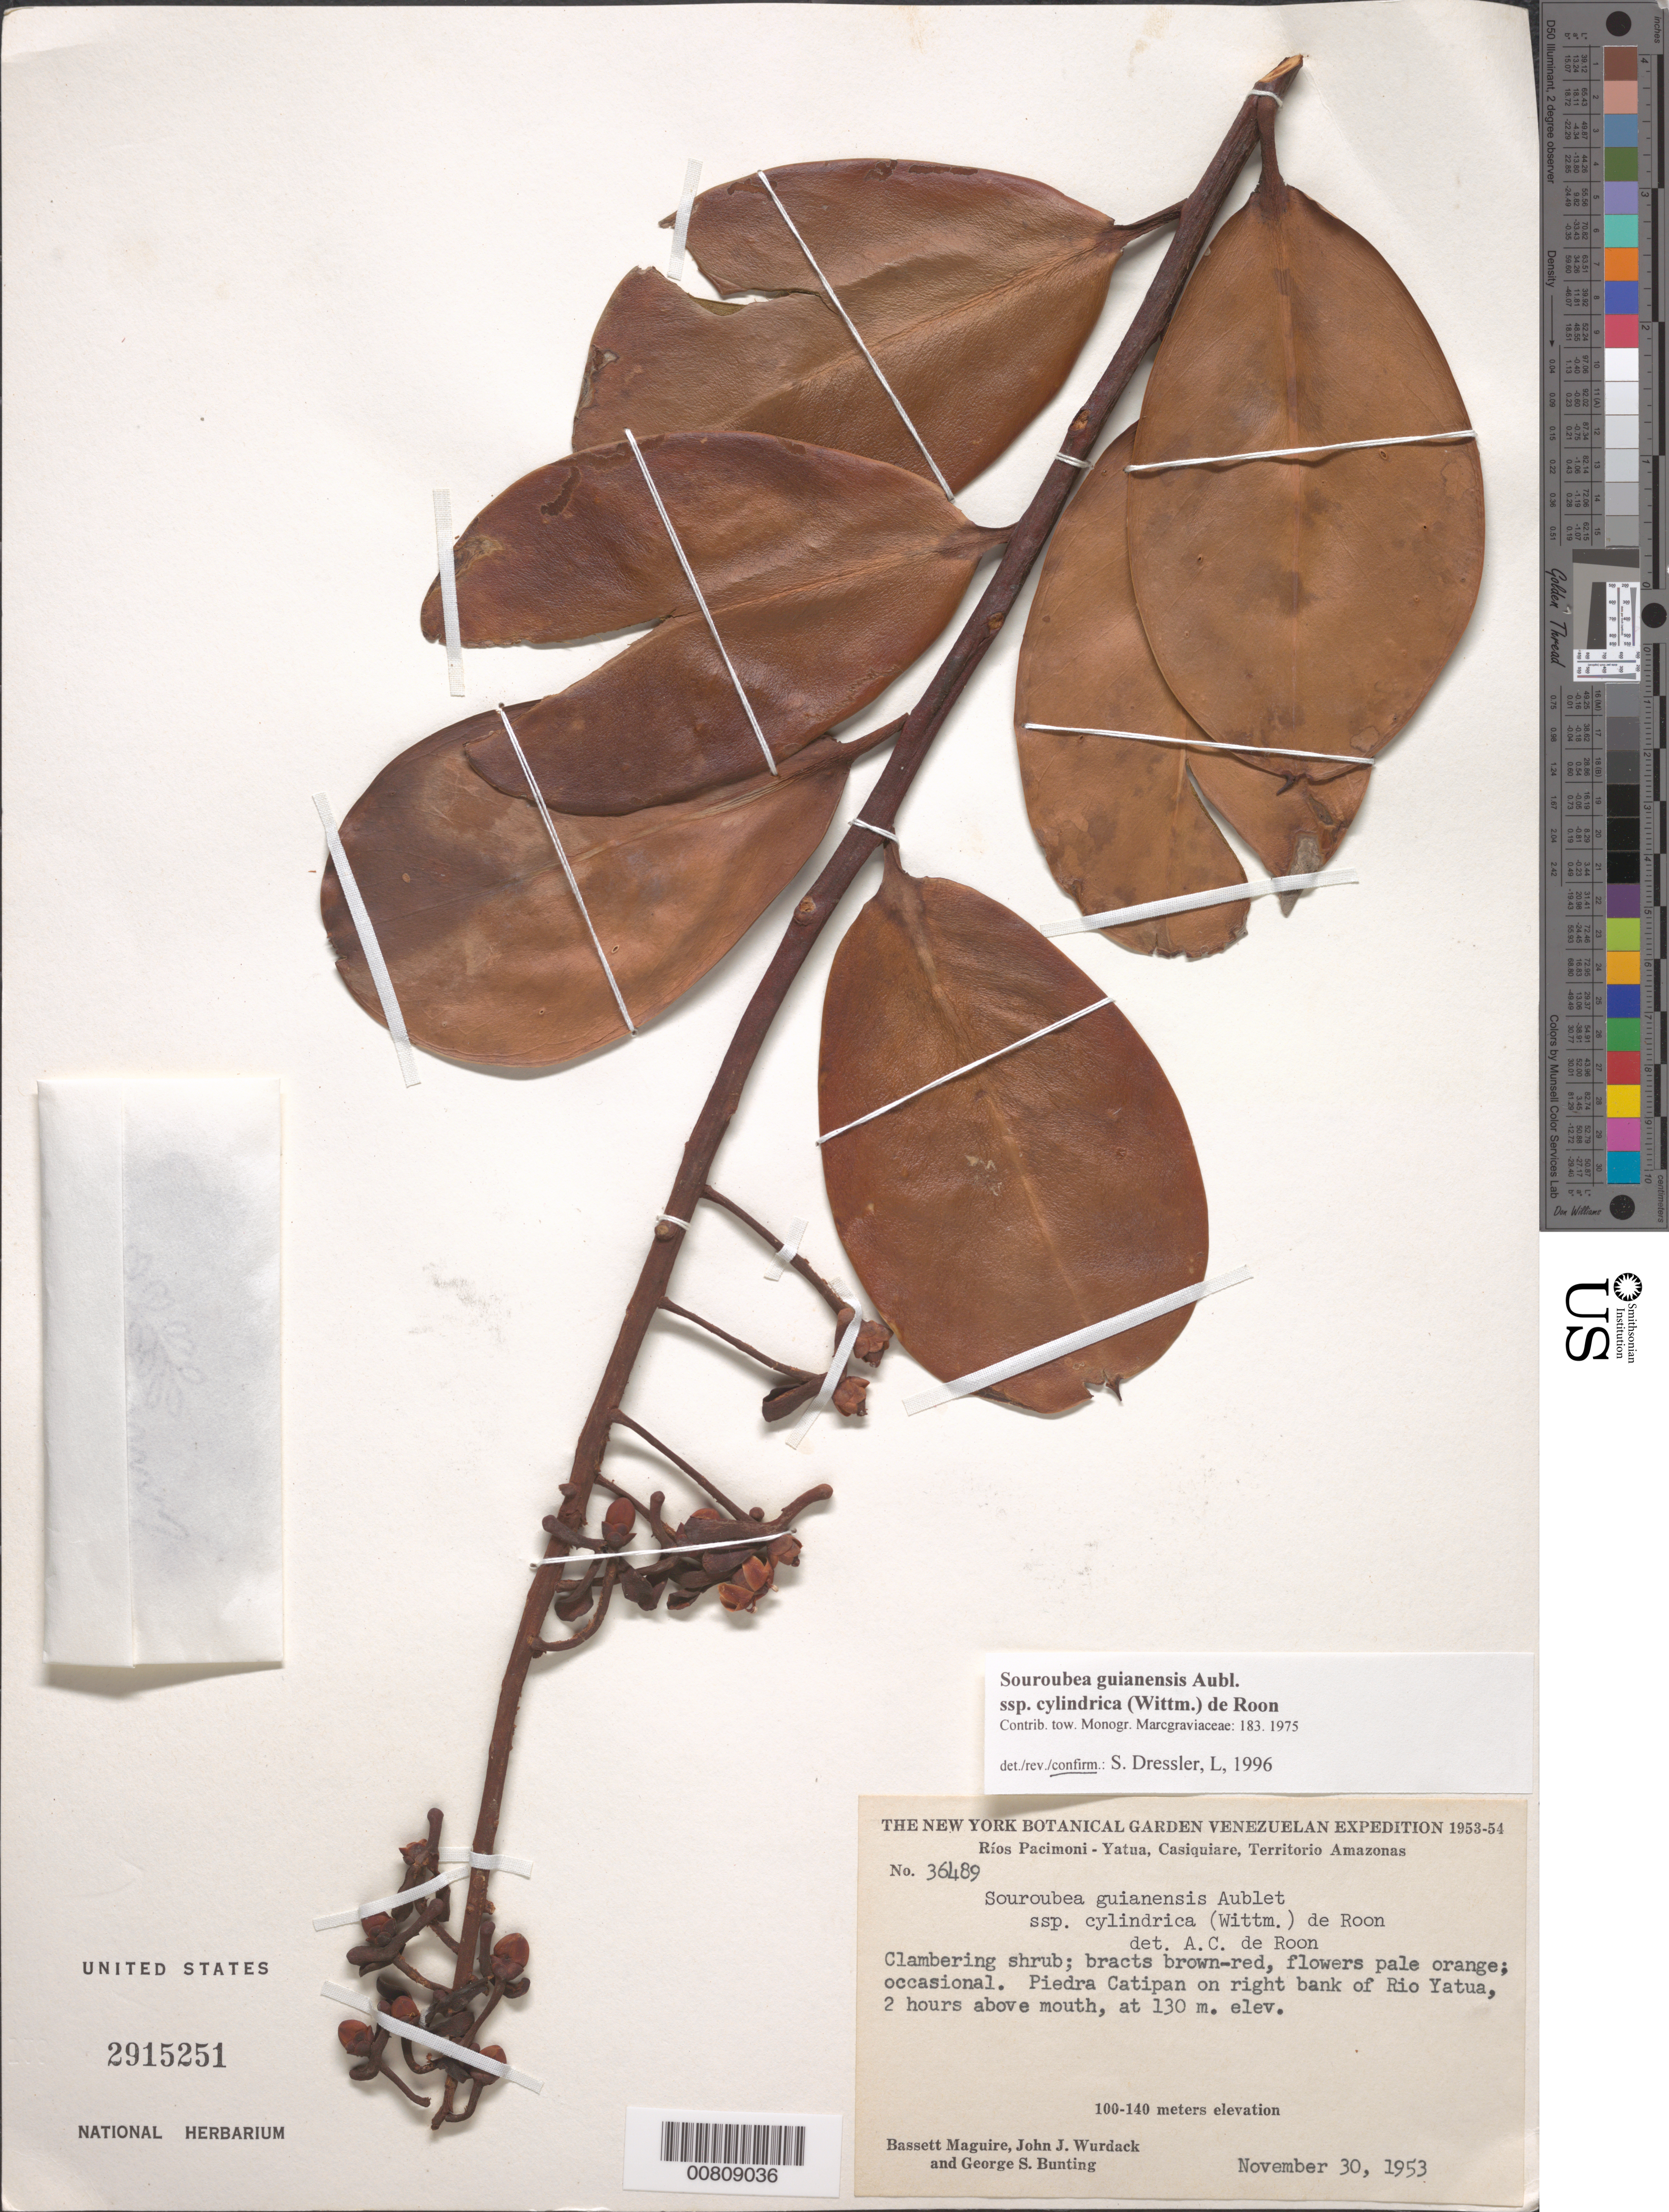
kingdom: Plantae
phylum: Tracheophyta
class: Magnoliopsida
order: Ericales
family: Marcgraviaceae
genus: Souroubea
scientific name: Souroubea guianensis subsp. cylindrica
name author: (Wittm.) de Roon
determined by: Dressler, S., (FR), Forschungsinstitut Und Naturmuseum Senckenberg (GERMANY)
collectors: B. Maguire, J. J. Wurdack & G. S. Bunting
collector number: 36489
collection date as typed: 30-Nov-53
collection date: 1953-11-30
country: Venezuela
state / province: Amazonas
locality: Piedra Catipán; Ríos Pacimoni-Yatua, Casiquiare; Río Yatua, on right bank 2 hrs above mouth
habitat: River bank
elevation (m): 100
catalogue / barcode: US 2915251